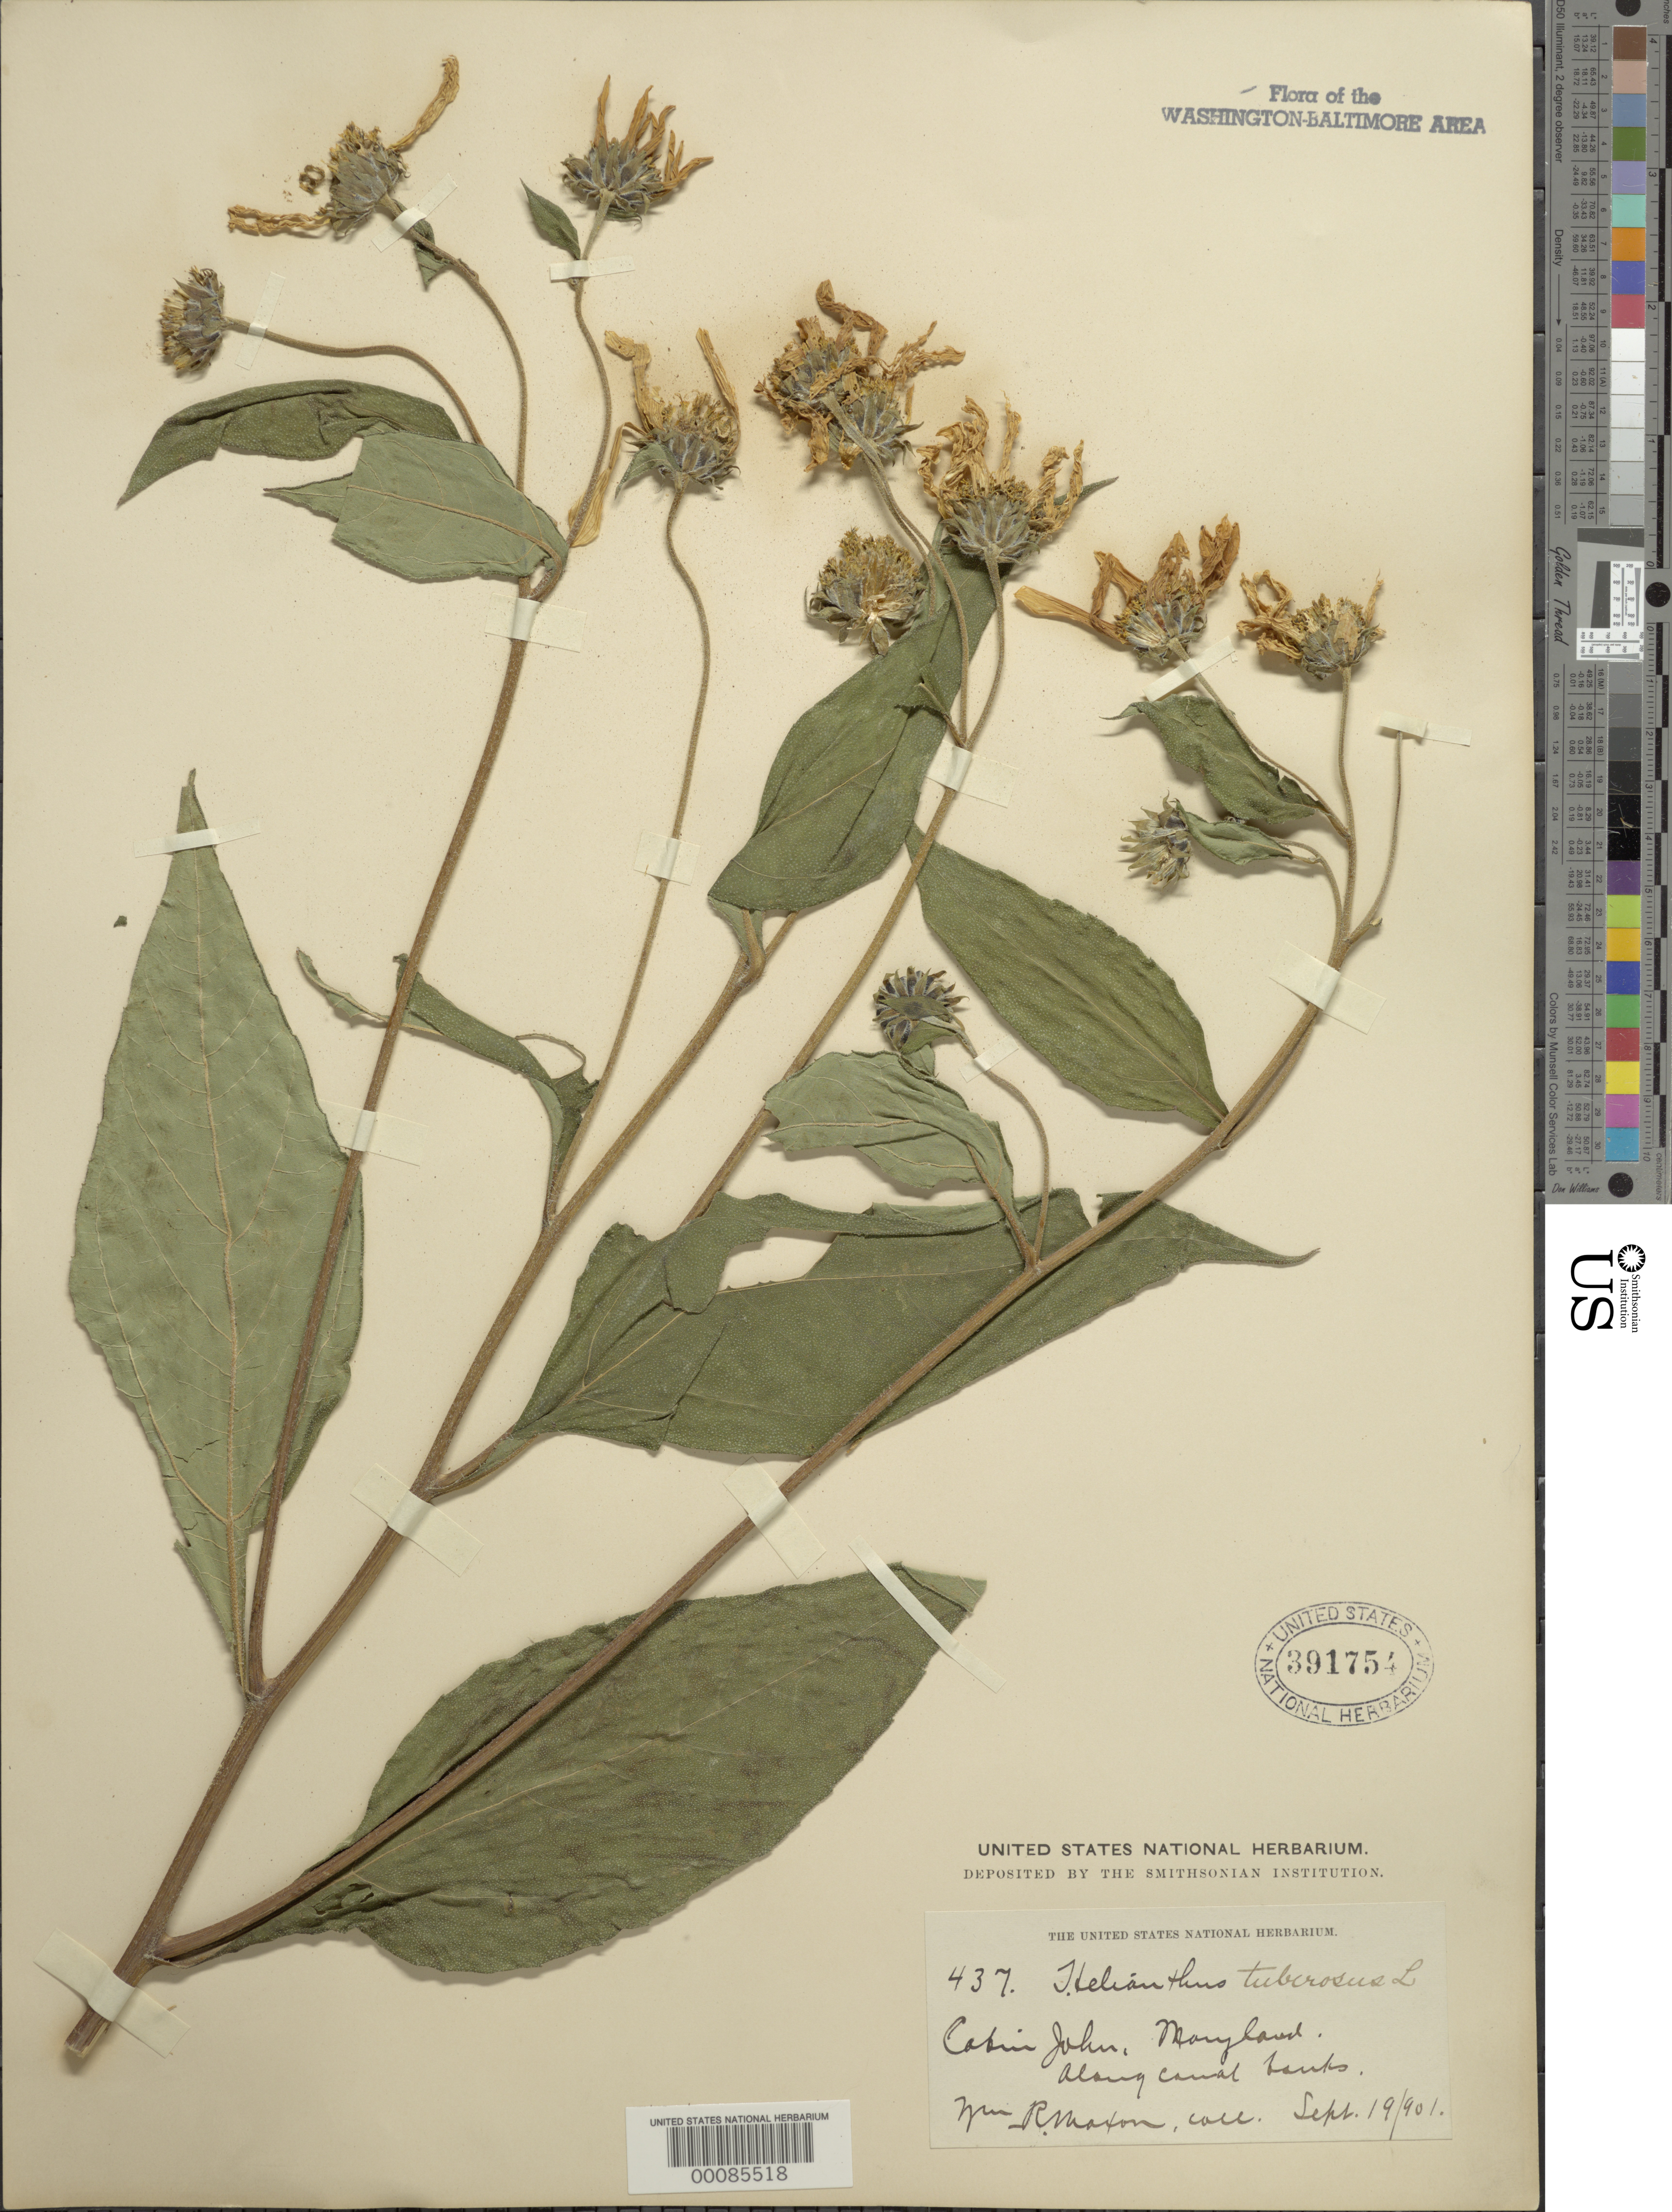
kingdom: Plantae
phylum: Tracheophyta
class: Magnoliopsida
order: Asterales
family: Asteraceae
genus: Helianthus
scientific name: Helianthus tuberosus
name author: L.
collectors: W. R. Maxon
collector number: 437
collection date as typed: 19 Sep 1901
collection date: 1901-09-19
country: United States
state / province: Maryland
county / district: Montgomery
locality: Cabin John C. & O. Canal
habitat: Canal bank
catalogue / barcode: US 391754